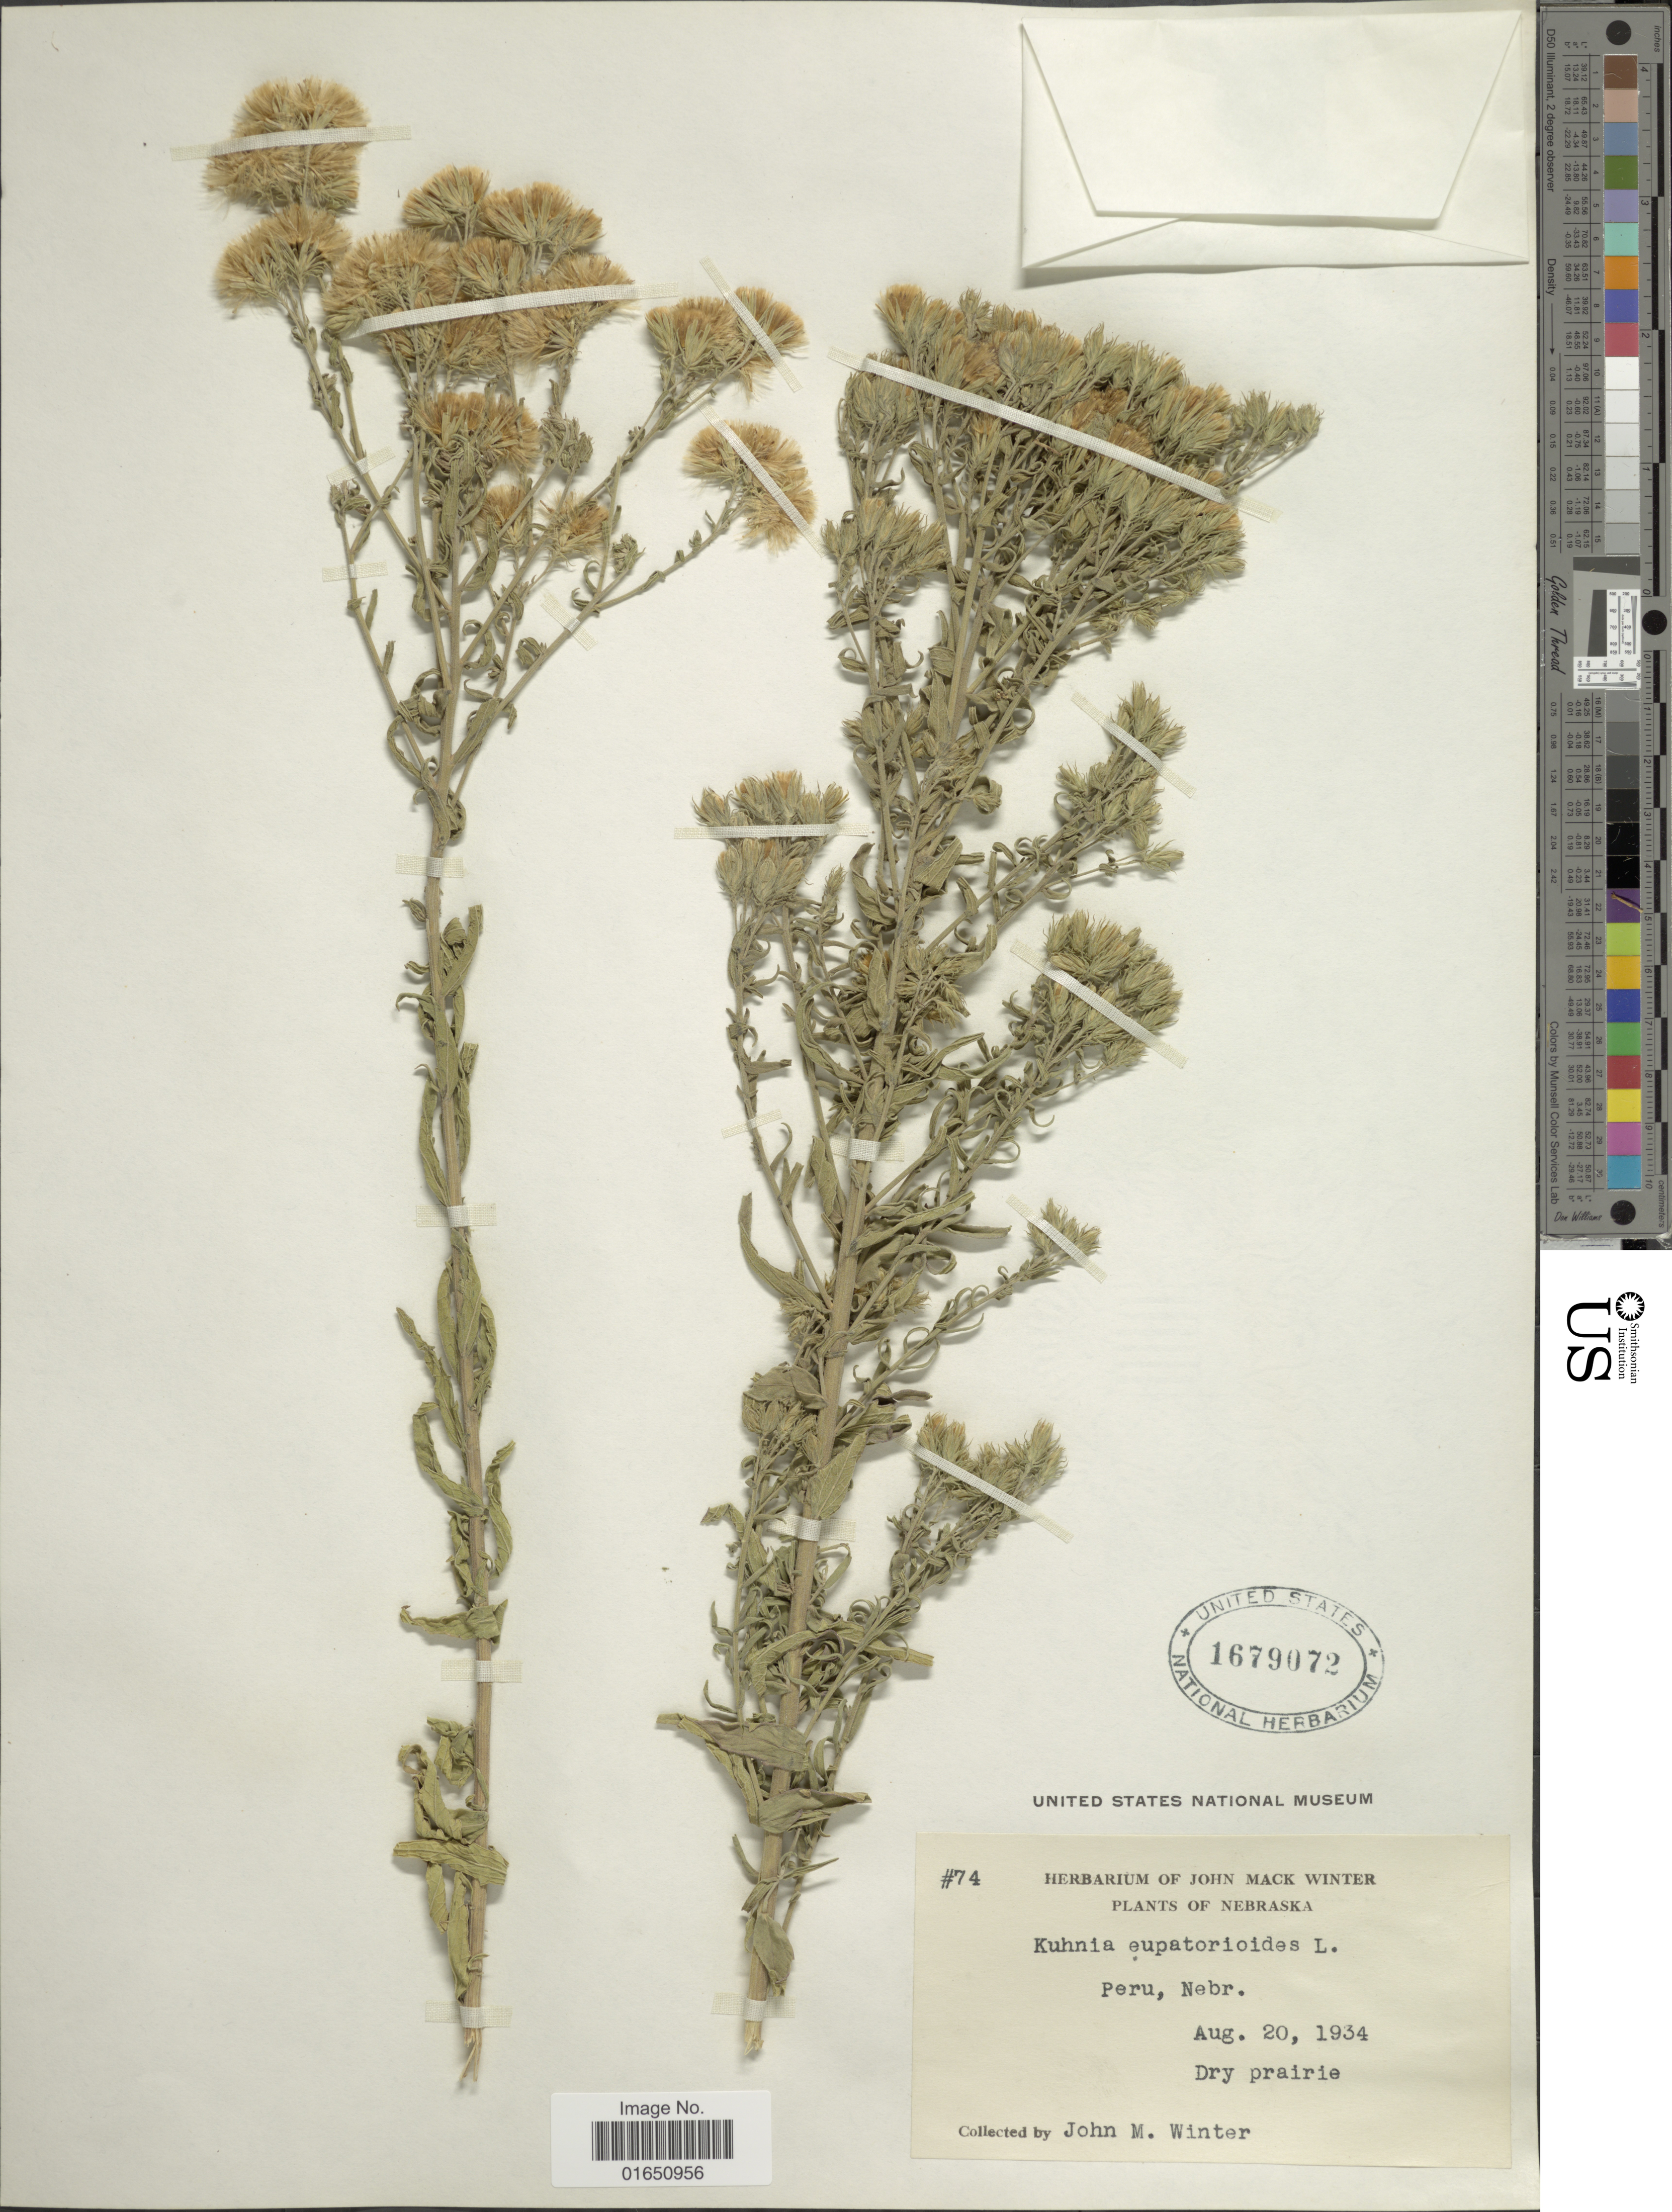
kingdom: Plantae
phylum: Tracheophyta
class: Magnoliopsida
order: Asterales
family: Asteraceae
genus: Brickellia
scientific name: Brickellia eupatorioides var. corymbulosa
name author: (Torr. & A. Gray) Shinners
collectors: J. M. Winter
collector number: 74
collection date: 1934-08-20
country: United States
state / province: Nebraska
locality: Peru, Nebr.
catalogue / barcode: US 1679072